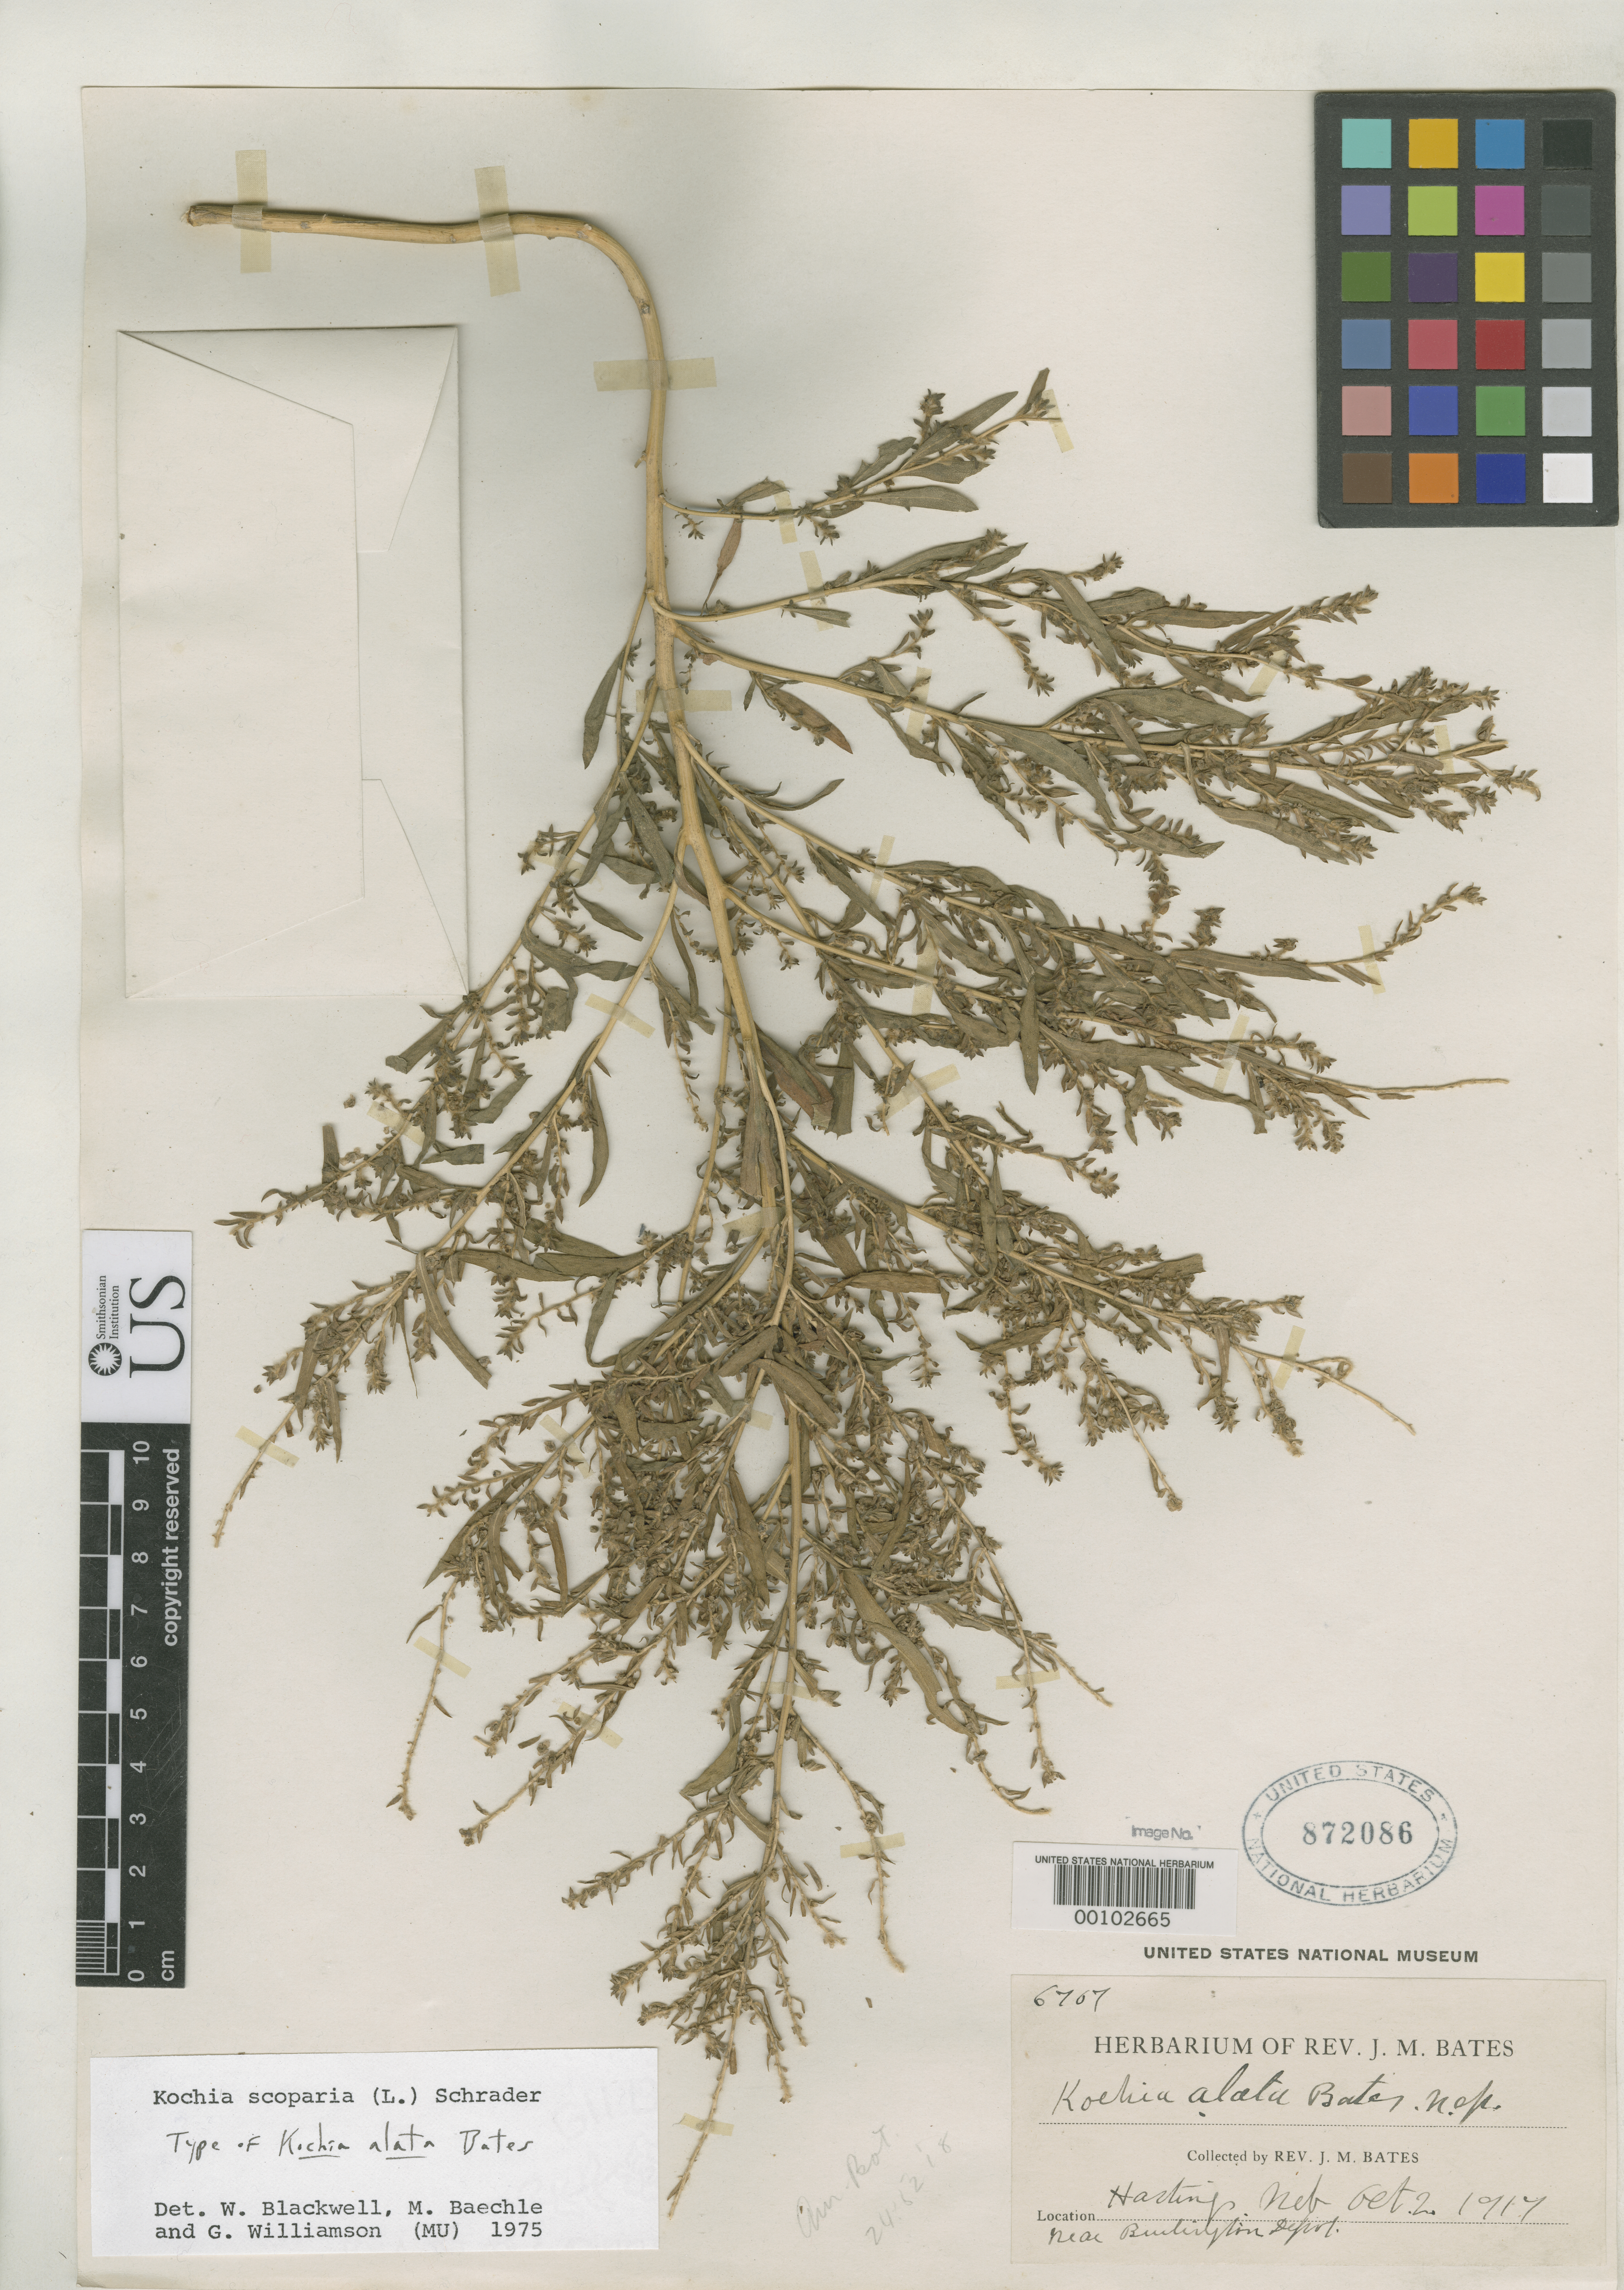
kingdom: Plantae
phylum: Tracheophyta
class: Magnoliopsida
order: Caryophyllales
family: Amaranthaceae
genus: Kochia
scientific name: Kochia alata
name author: Bates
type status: Type Collection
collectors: J. Bates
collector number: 6607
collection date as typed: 02 Oct 1917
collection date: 1917-10-02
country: United States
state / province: Nebraska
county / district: Adams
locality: Hastings.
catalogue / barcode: US 872086